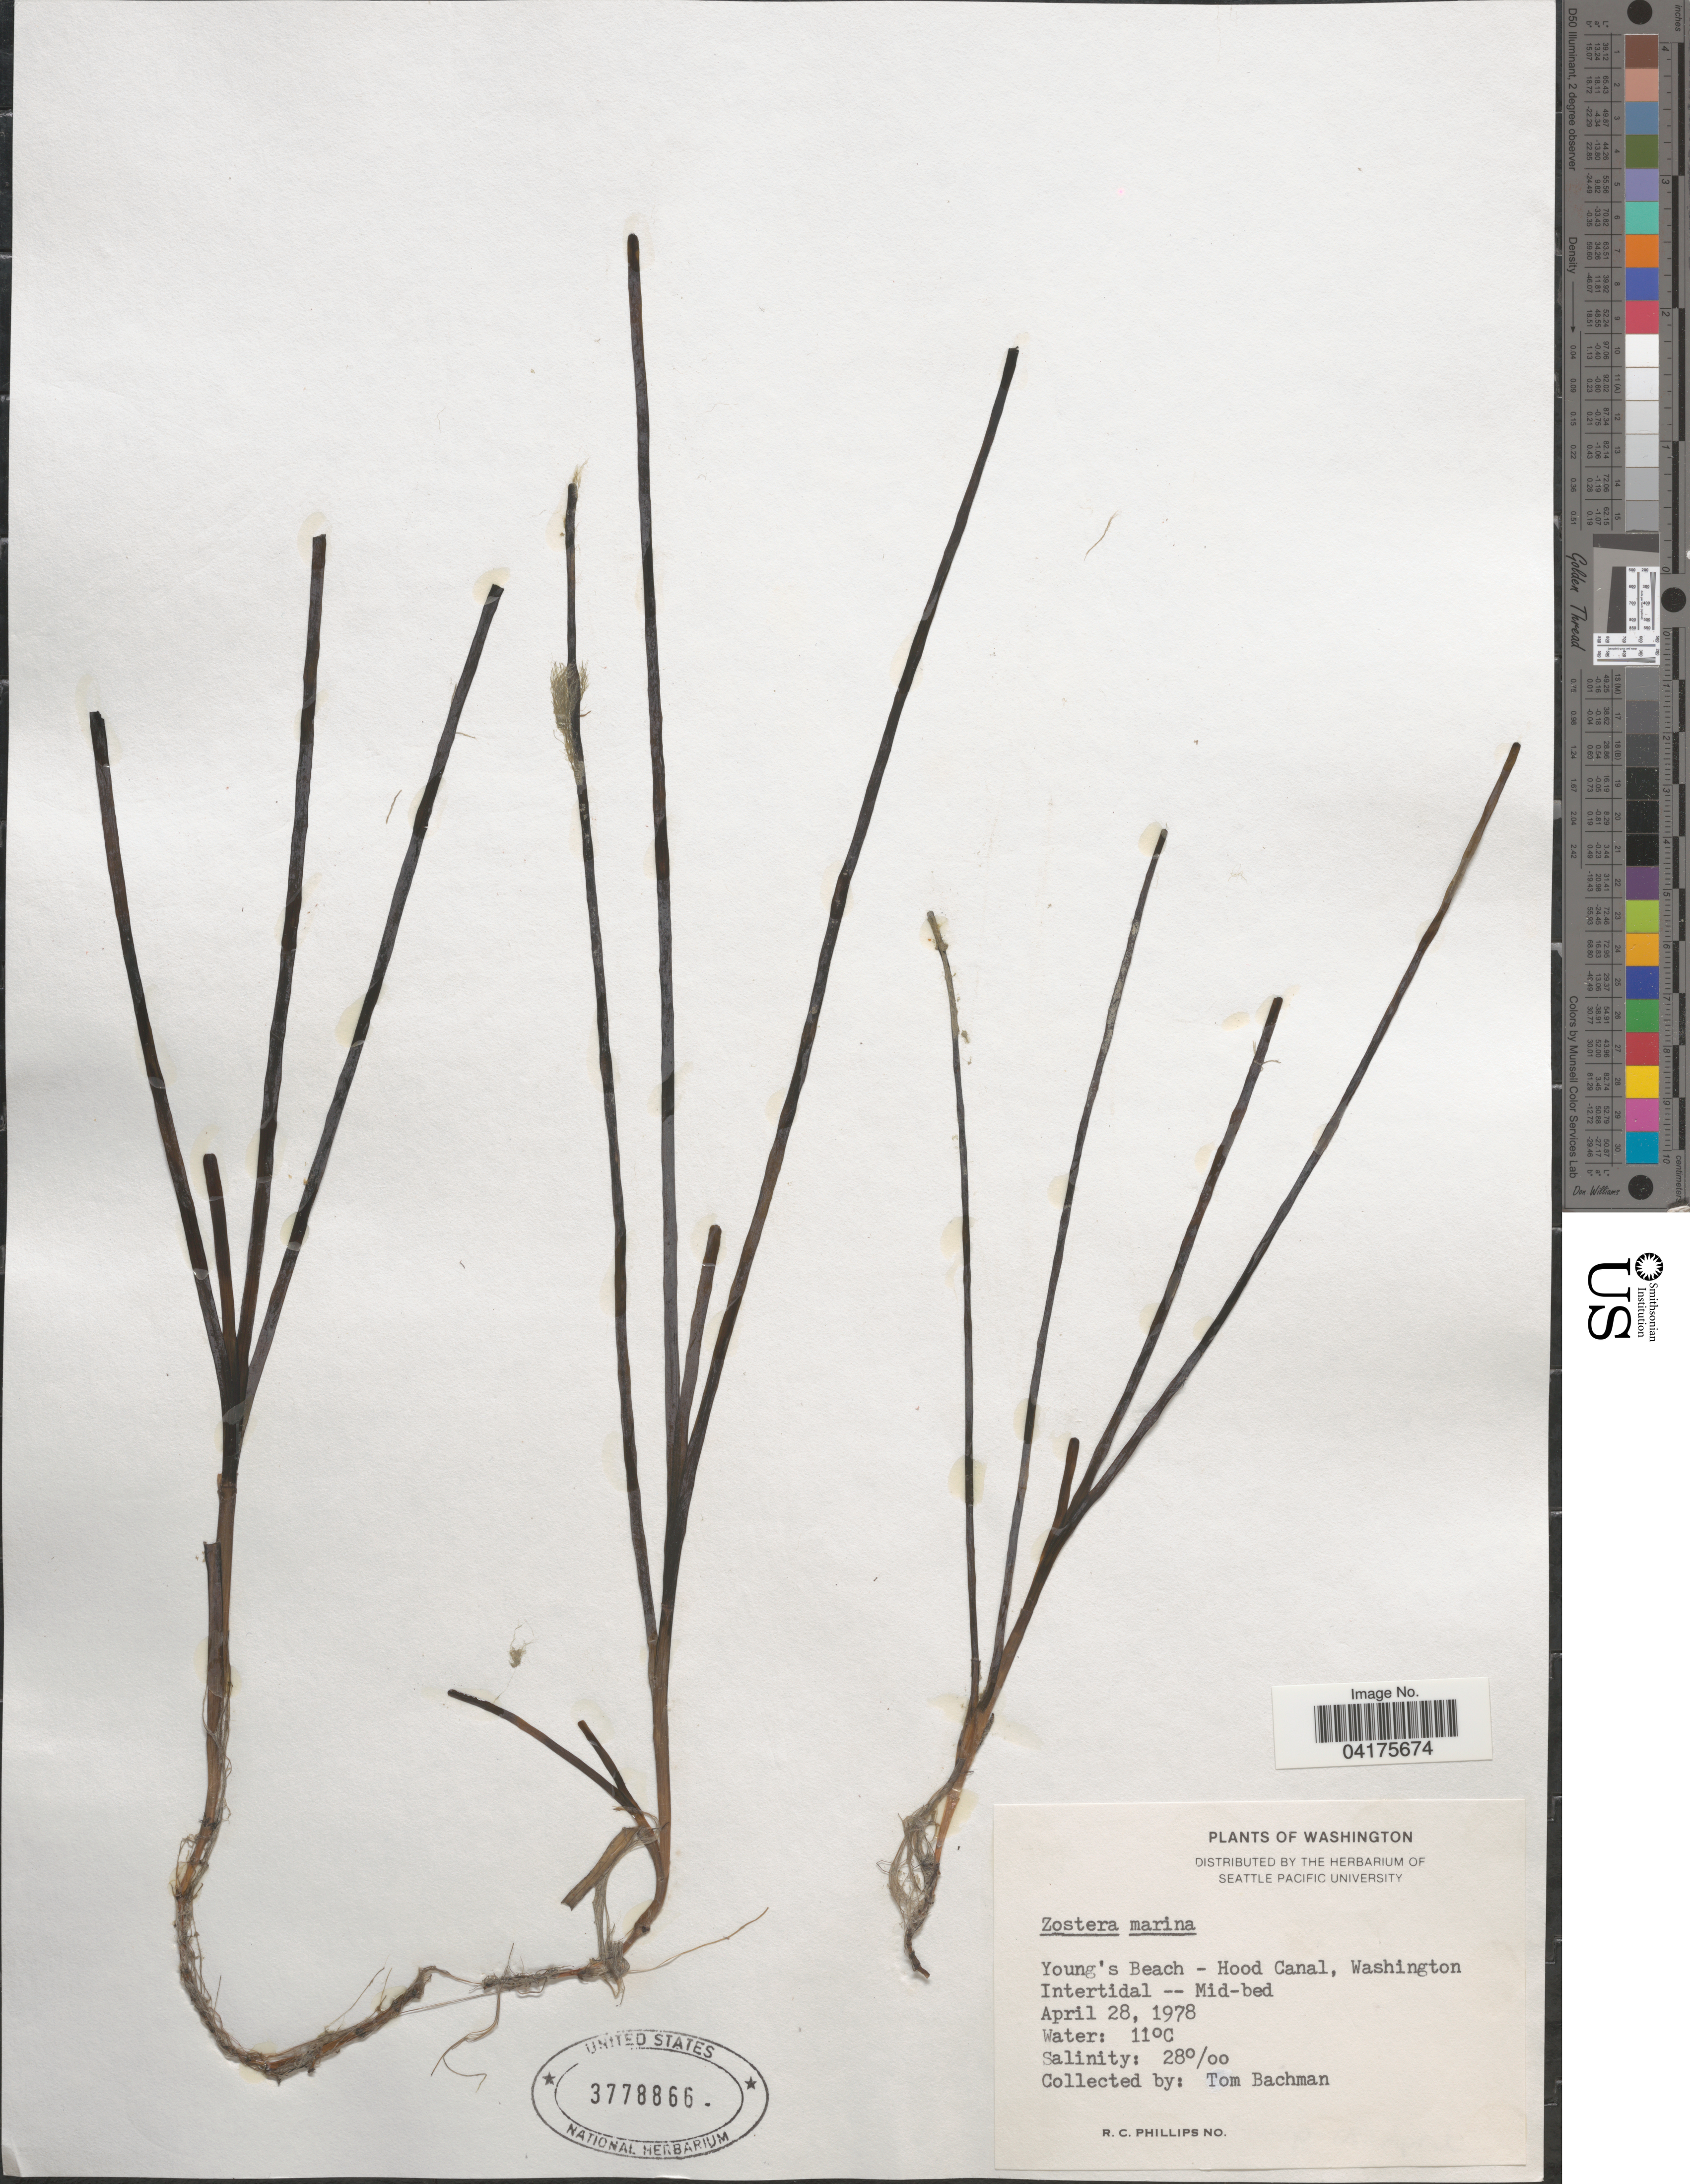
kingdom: Plantae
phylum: Tracheophyta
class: Liliopsida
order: Alismatales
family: Zosteraceae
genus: Zostera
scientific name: Zostera marina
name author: L.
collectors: T. Bachman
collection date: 1978-04-28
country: United States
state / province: Washington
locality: Young's Beach - Hood Canal.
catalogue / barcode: US 3778866